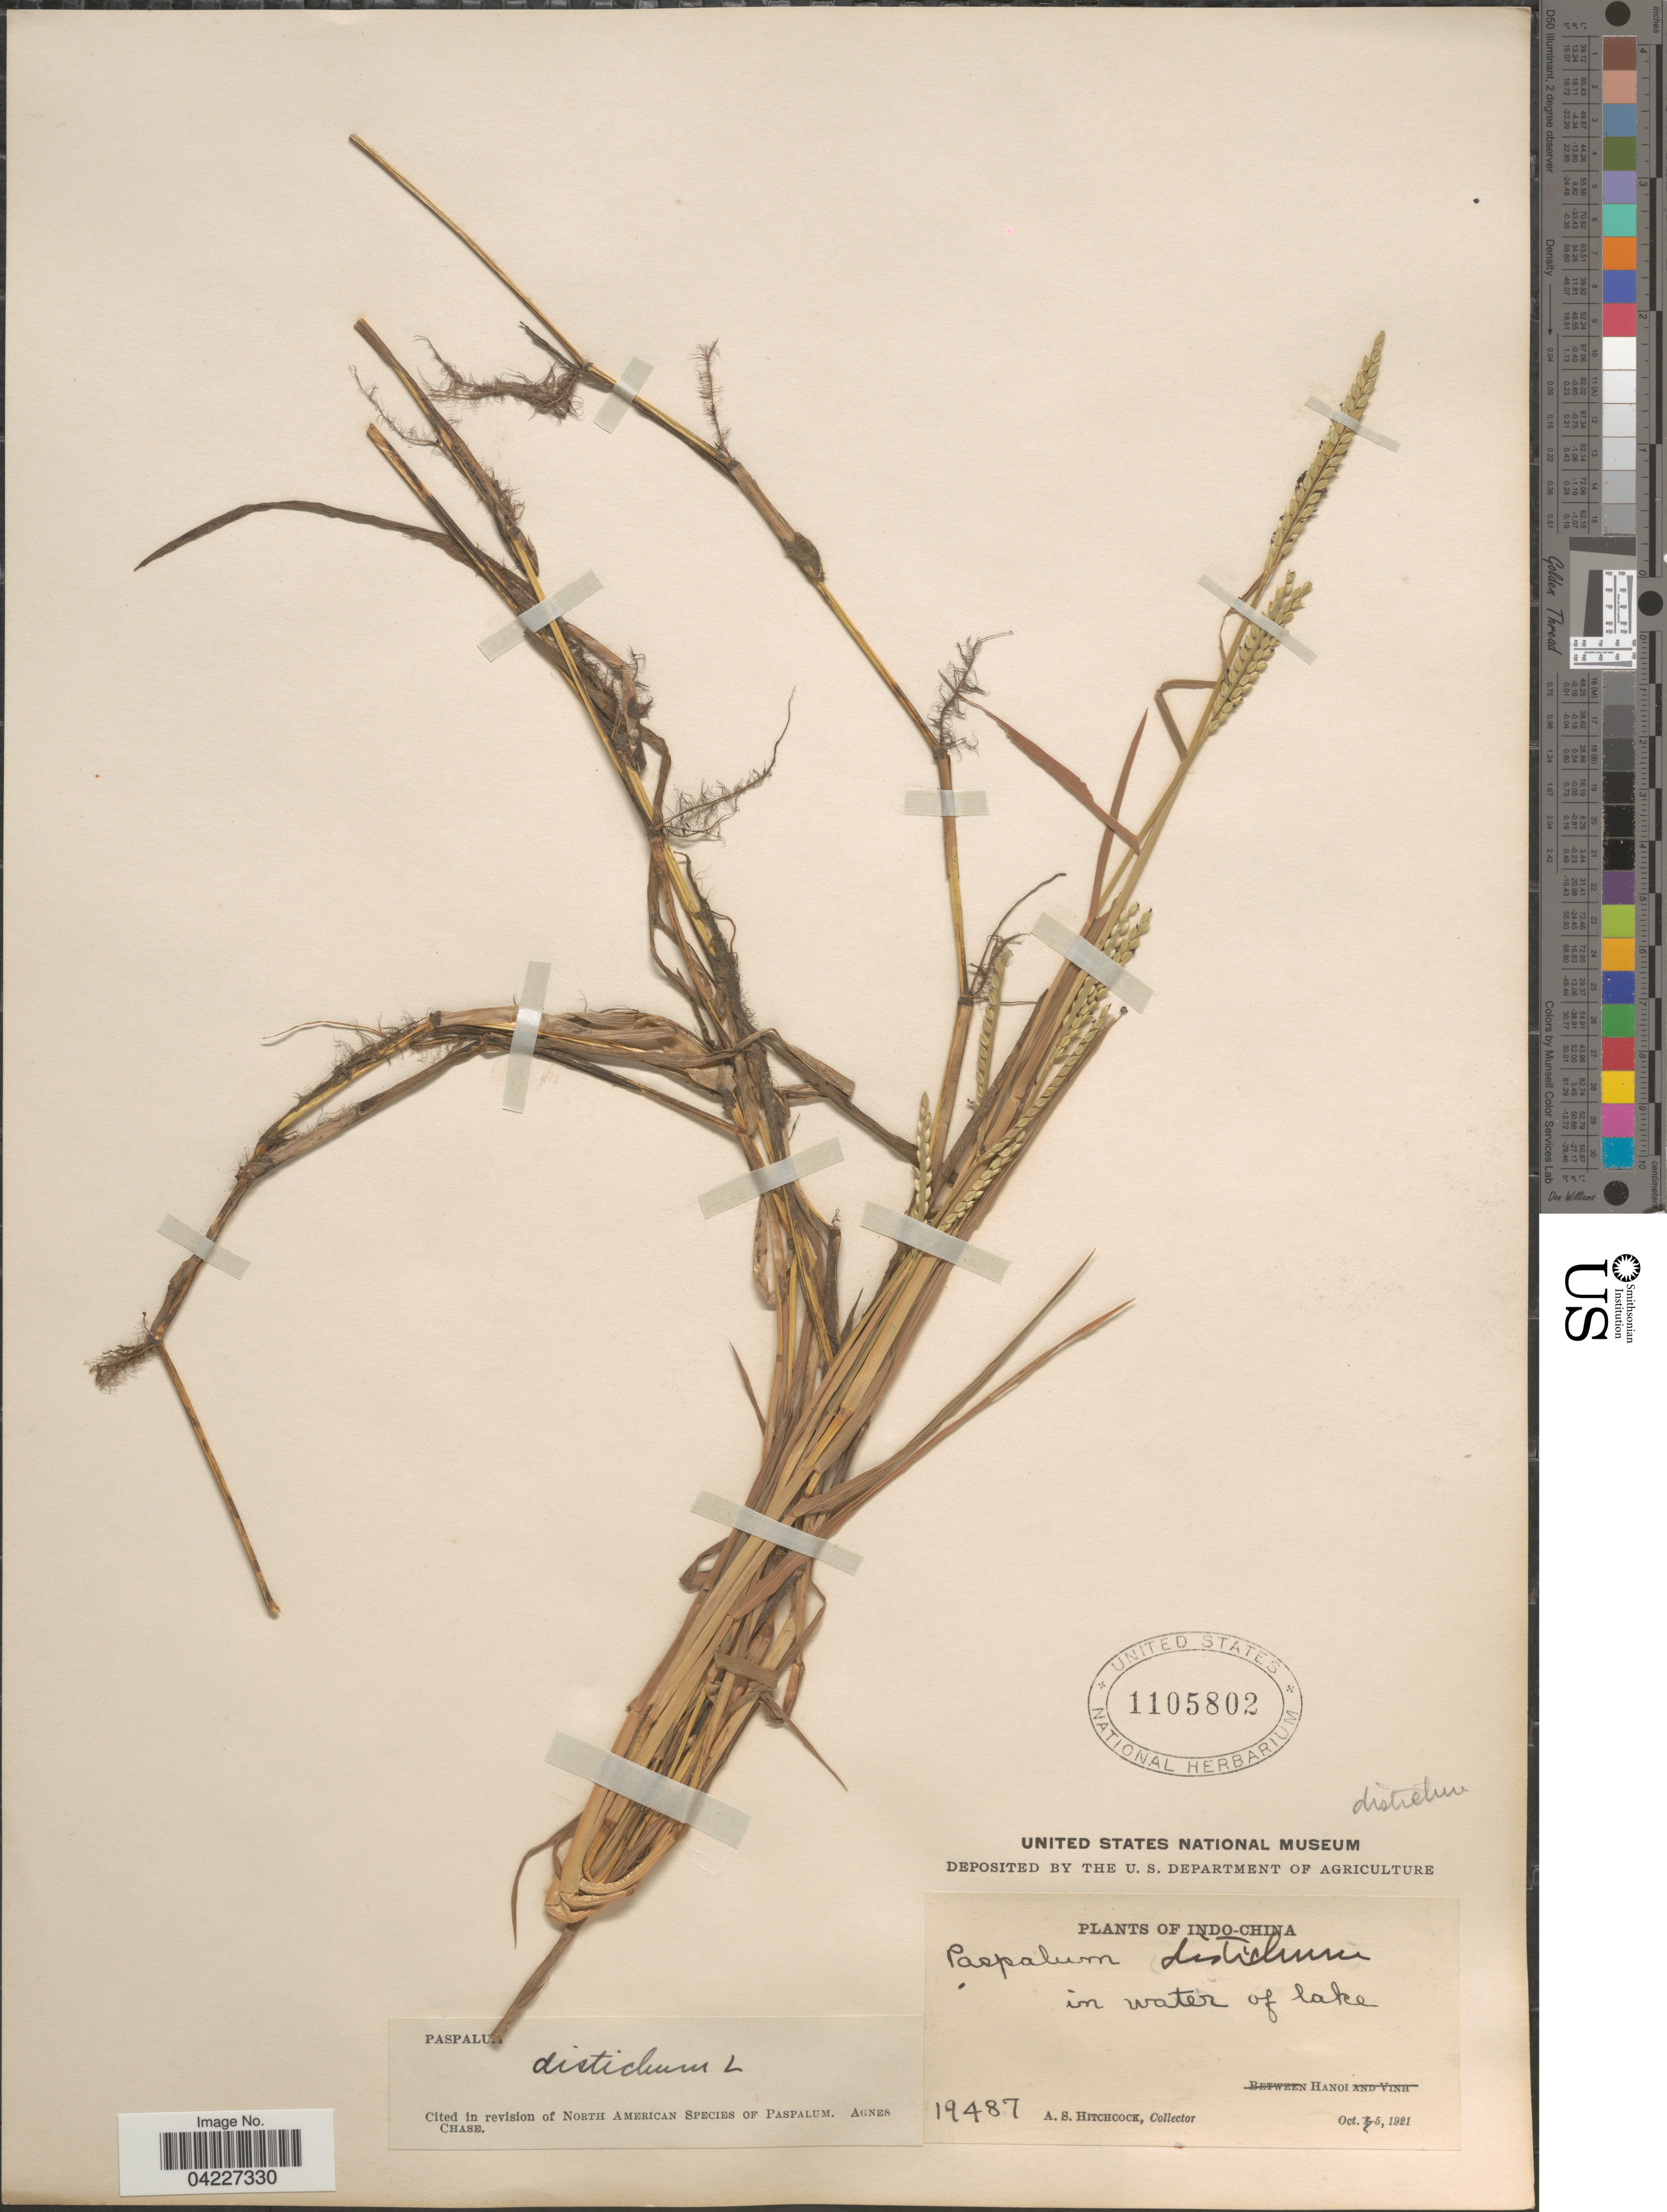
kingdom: Plantae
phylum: Tracheophyta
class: Liliopsida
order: Poales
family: Poaceae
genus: Paspalum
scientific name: Paspalum paspalodes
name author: (Michx.) Scribn.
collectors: A. S. Hitchcock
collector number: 19487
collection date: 1921-10-05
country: Vietnam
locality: Indo-China. In water of lake. Hanoi.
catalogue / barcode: US 1105802